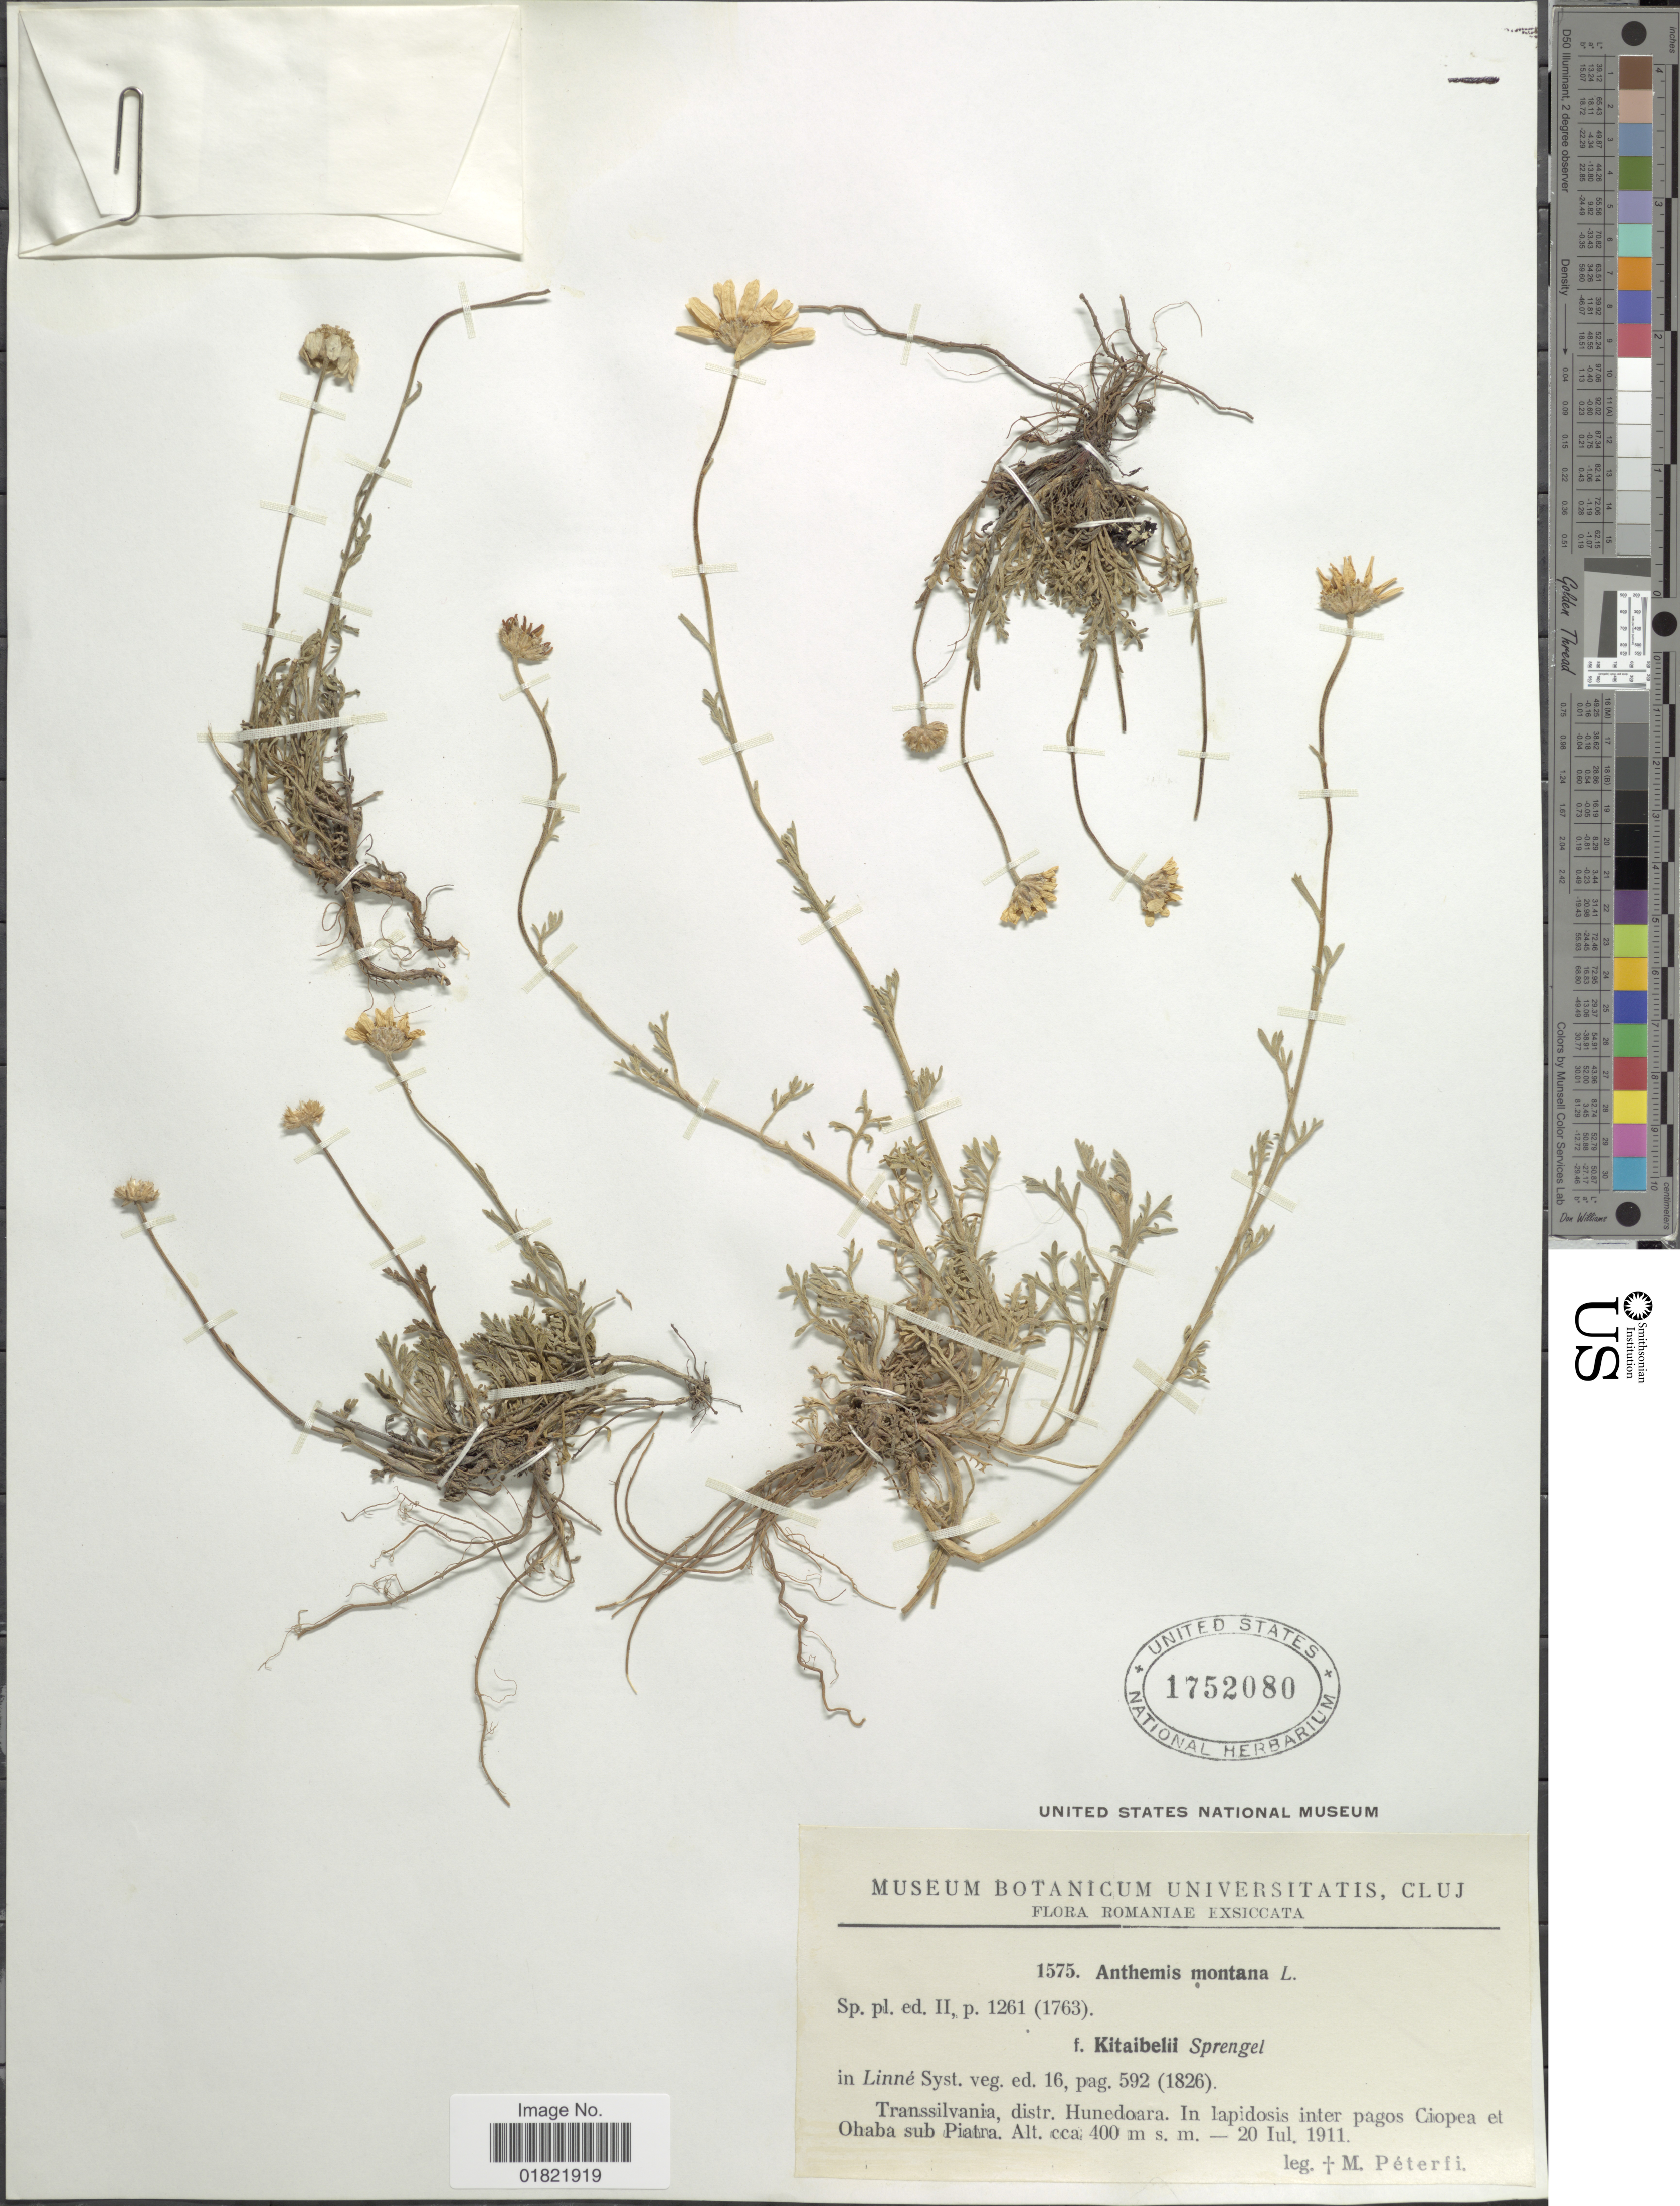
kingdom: Plantae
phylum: Tracheophyta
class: Magnoliopsida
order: Asterales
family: Asteraceae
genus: Anthemis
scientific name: Anthemis montana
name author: L.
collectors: M. Péterfi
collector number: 1575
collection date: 1911-07-20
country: Romania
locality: Transsilvania, distr. Hunedoara. In lapidosis inter pagos Ciopea et Ohaba sub Piatra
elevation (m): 400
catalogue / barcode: US 1752080